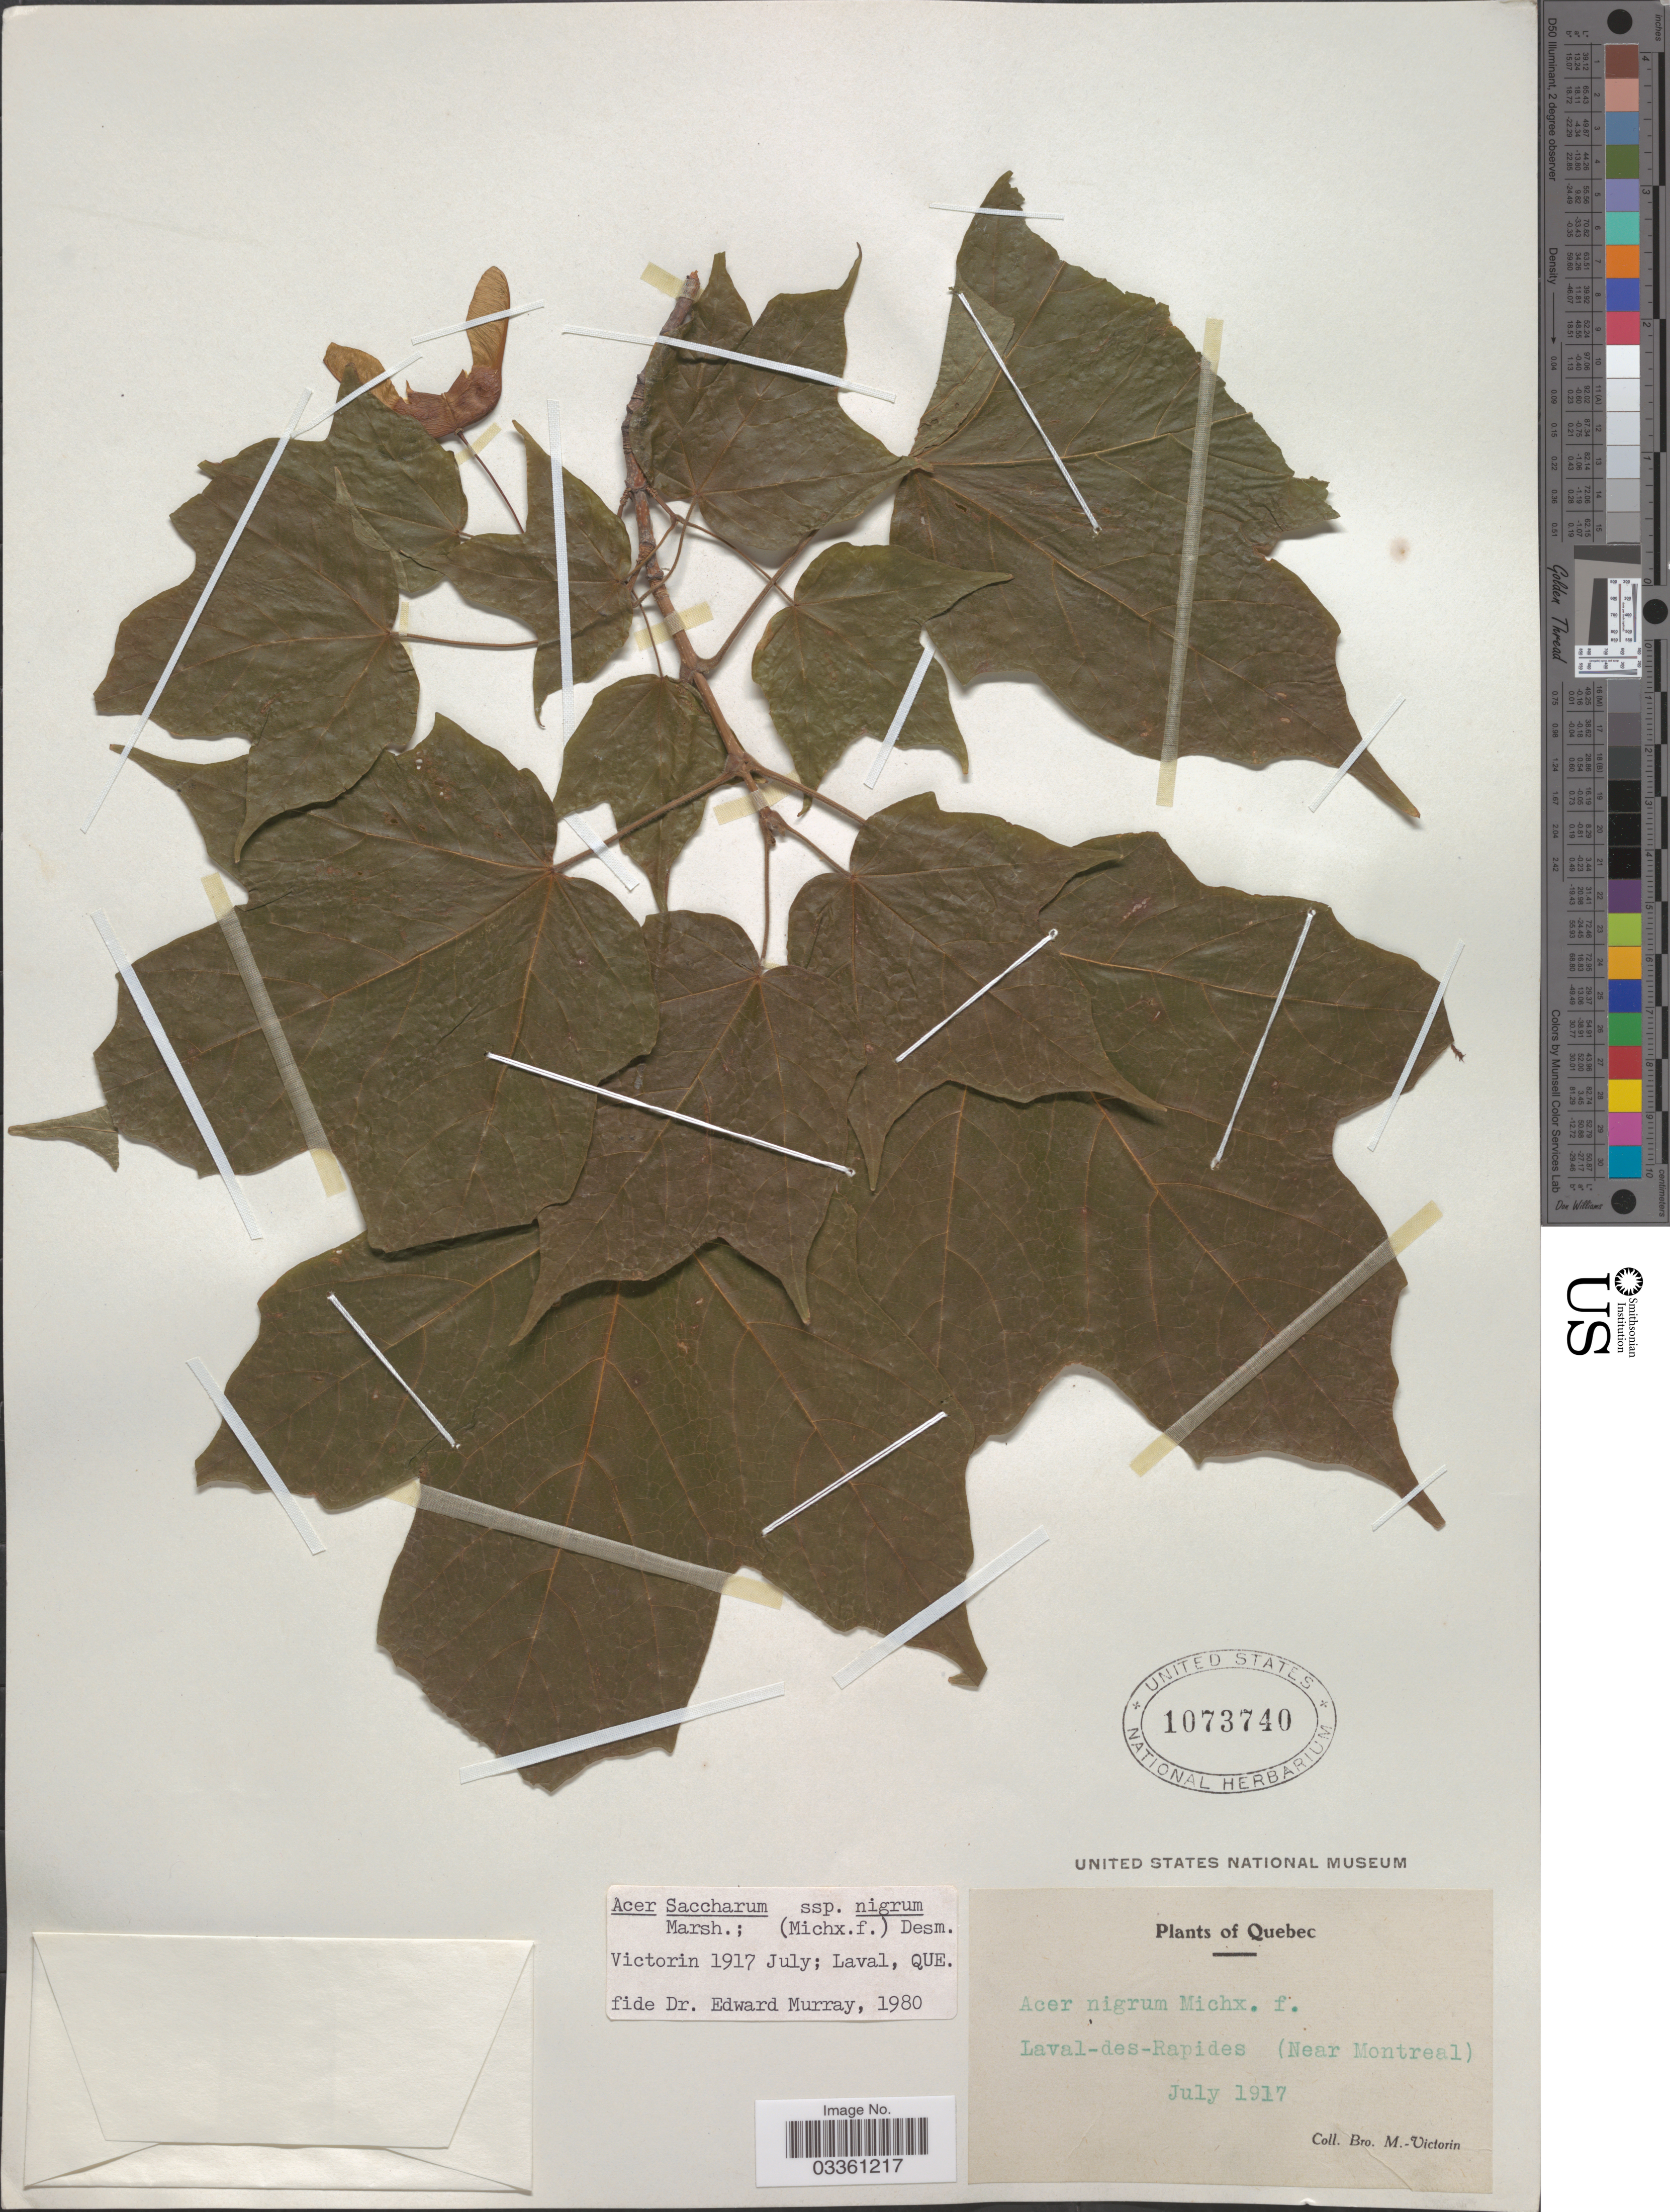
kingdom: Plantae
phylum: Tracheophyta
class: Magnoliopsida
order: Sapindales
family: Sapindaceae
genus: Acer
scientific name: Acer saccharum subsp. nigrum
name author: (F. Michx.) Desmarais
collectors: Fr. Marie-Victorin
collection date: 1917-07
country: Canada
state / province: Quebec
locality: Laval-des-Rapides (Near Montreal).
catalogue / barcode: US 1073740